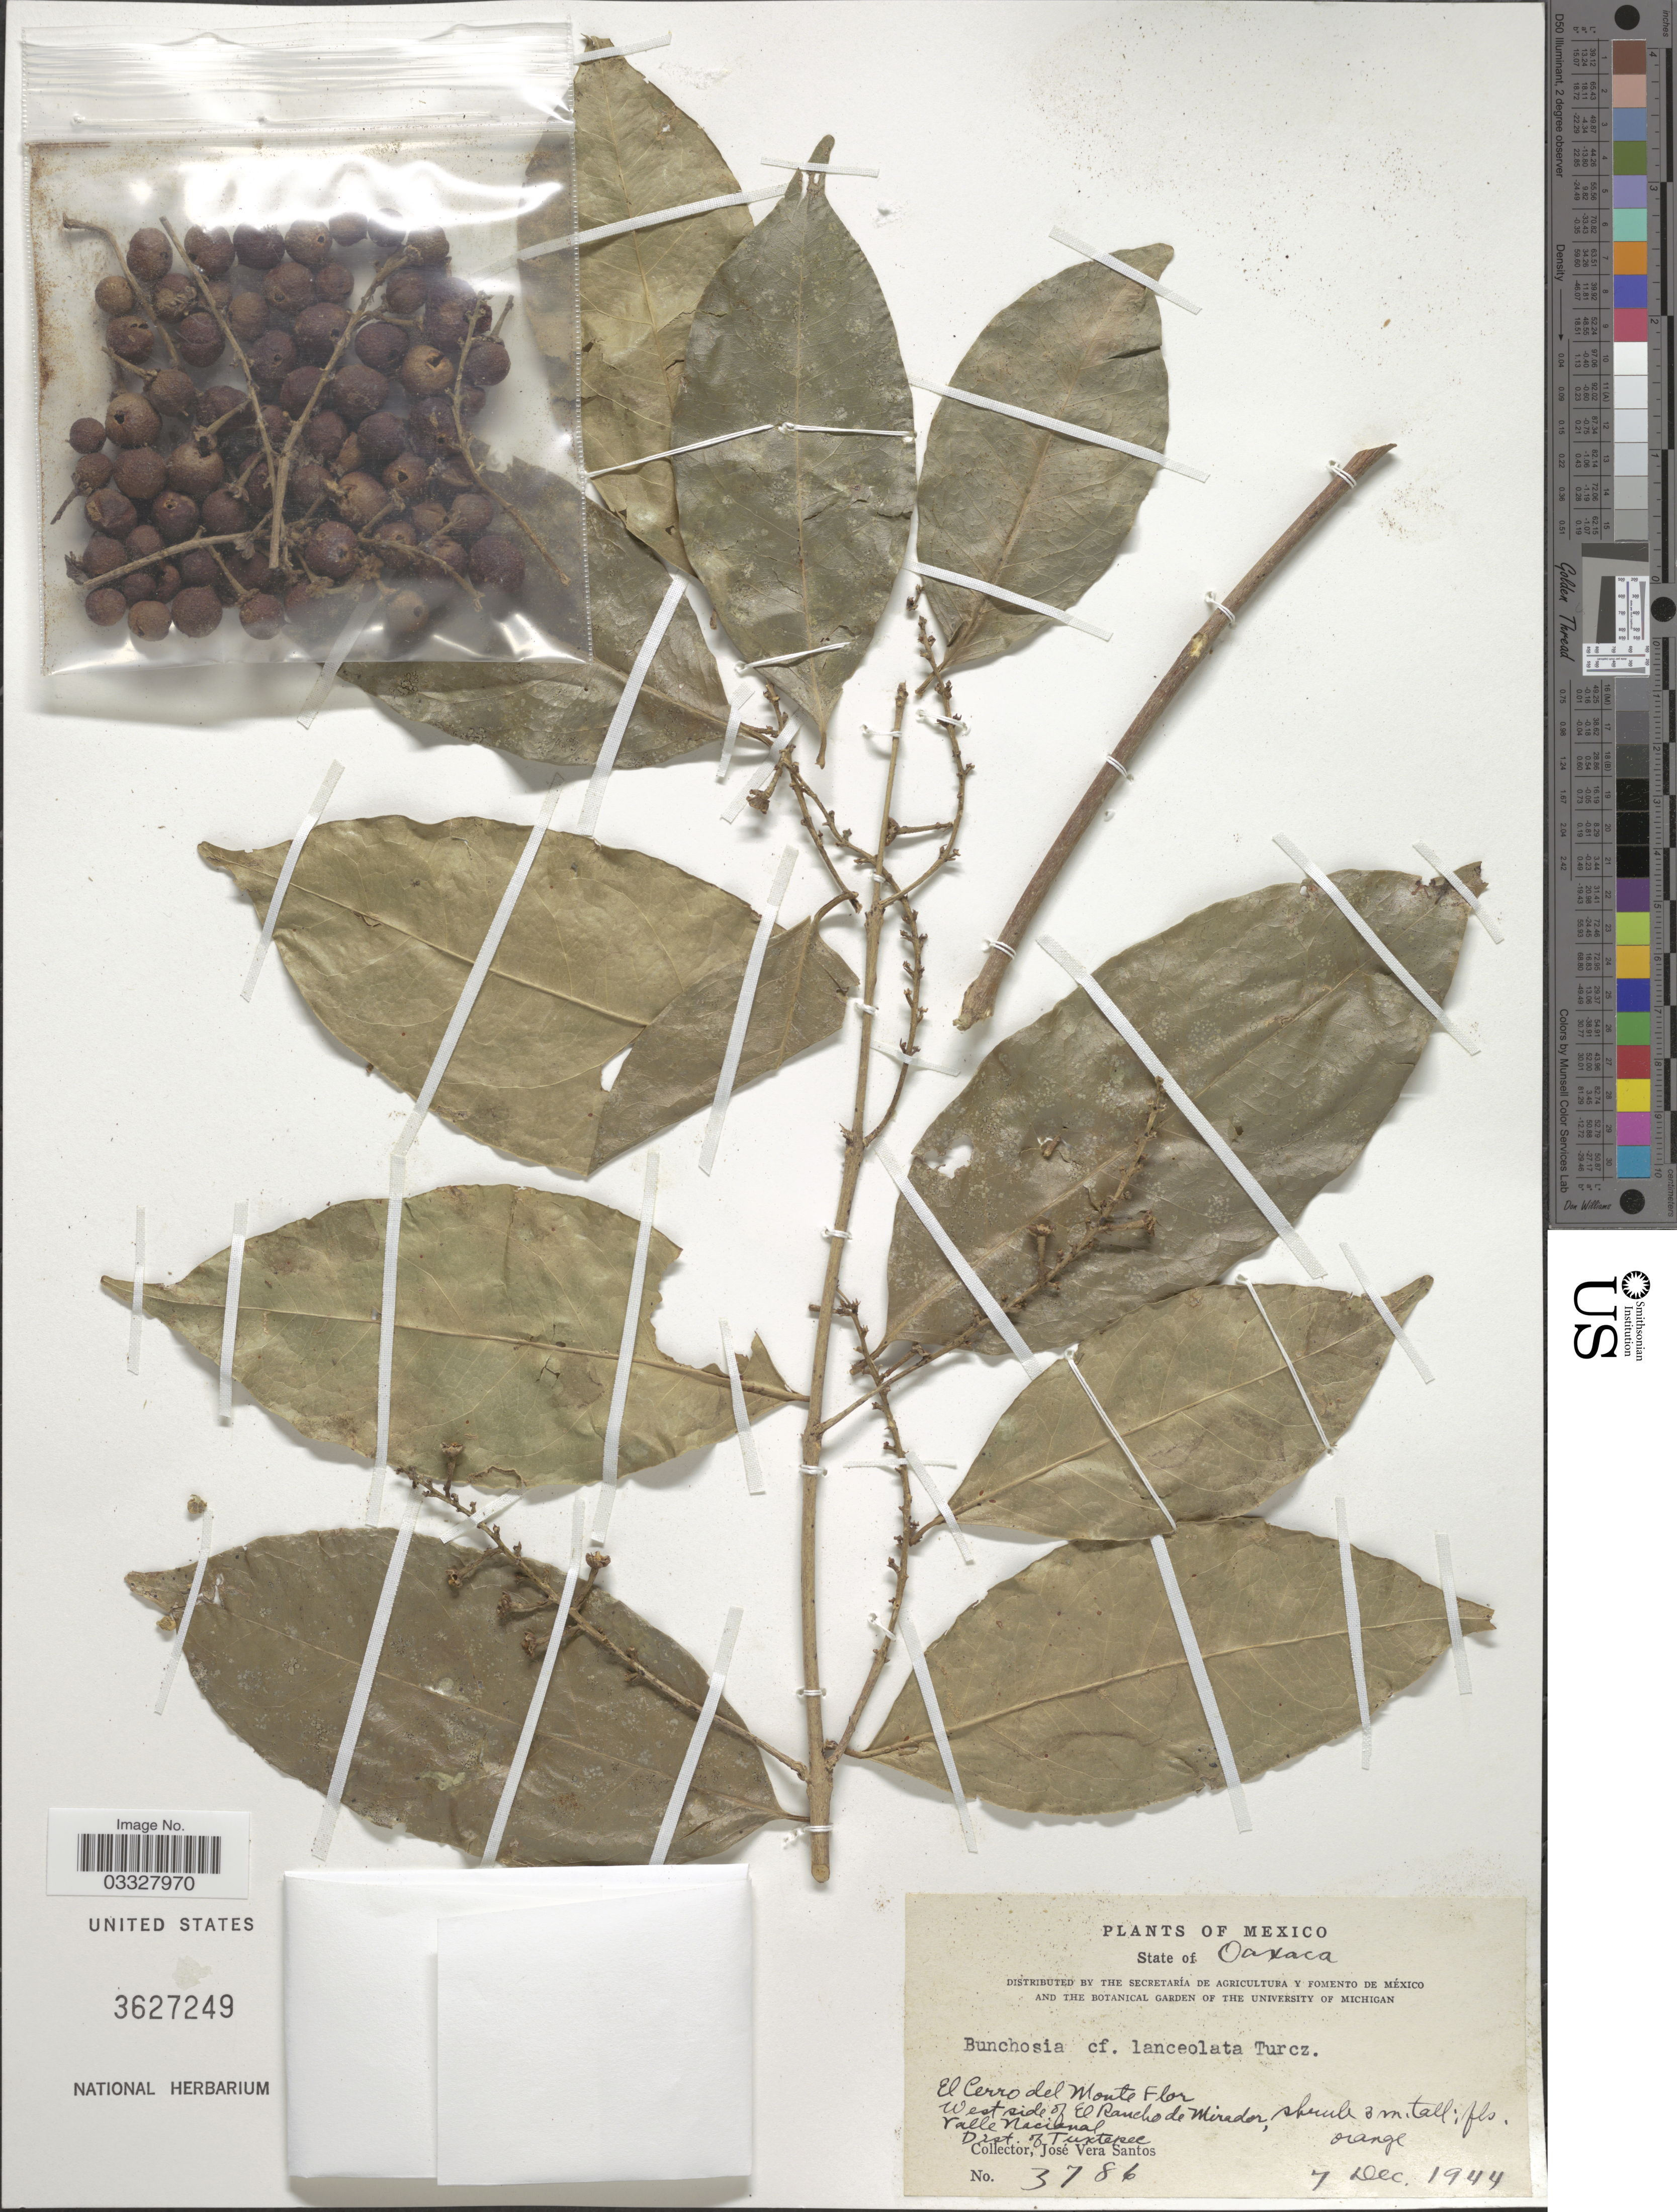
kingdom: Plantae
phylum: Tracheophyta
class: Magnoliopsida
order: Malpighiales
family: Malpighiaceae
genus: Bunchosia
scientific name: Bunchosia lindeniana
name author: A. Juss.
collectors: J. V. Santos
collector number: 3786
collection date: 1944-12-07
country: Mexico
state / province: Oaxaca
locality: El Cerro del Monte Flor. West side of El Rancho de Mirador. Dist. of Tuxtepec.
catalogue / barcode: US 3627249